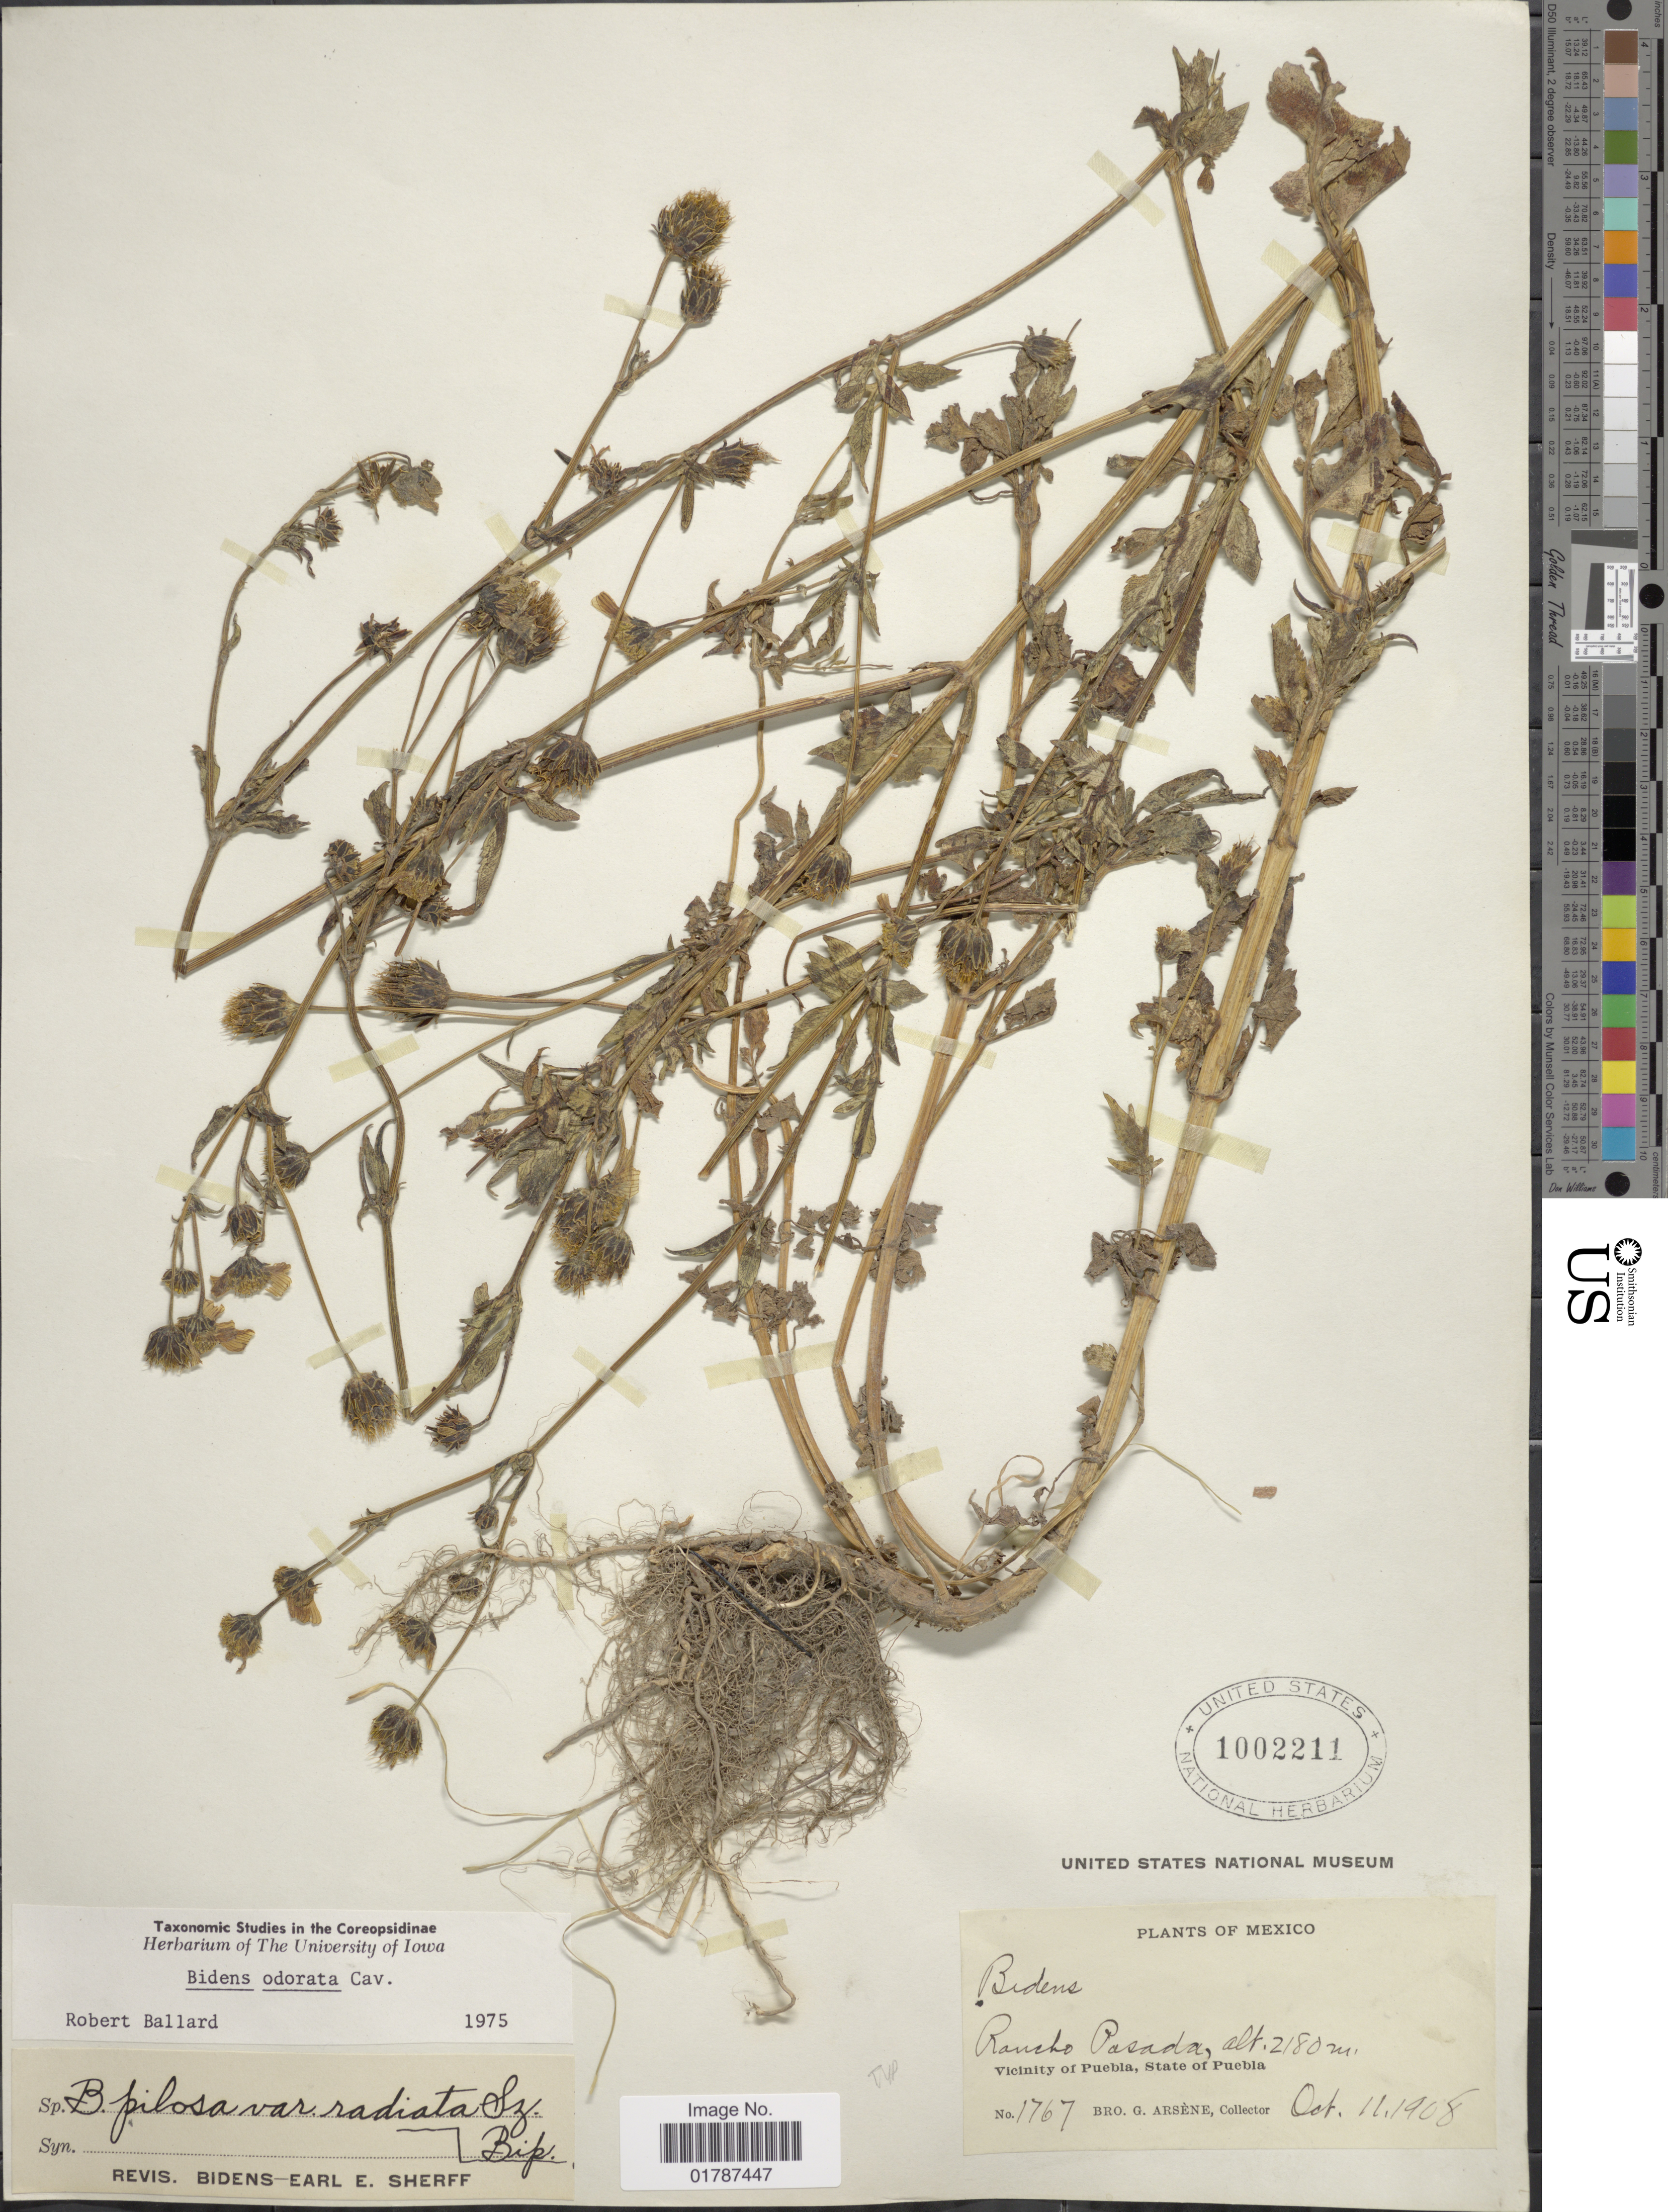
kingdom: Plantae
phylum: Tracheophyta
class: Magnoliopsida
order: Asterales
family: Asteraceae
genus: Bidens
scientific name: Bidens odorata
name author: Cav.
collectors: Bro. G. Arsène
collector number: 1767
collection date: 1908-10-11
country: Mexico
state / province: Puebla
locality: Rancho Posada, Vicinity of Puebla, State of Puebla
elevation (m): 2180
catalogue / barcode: US 1002211